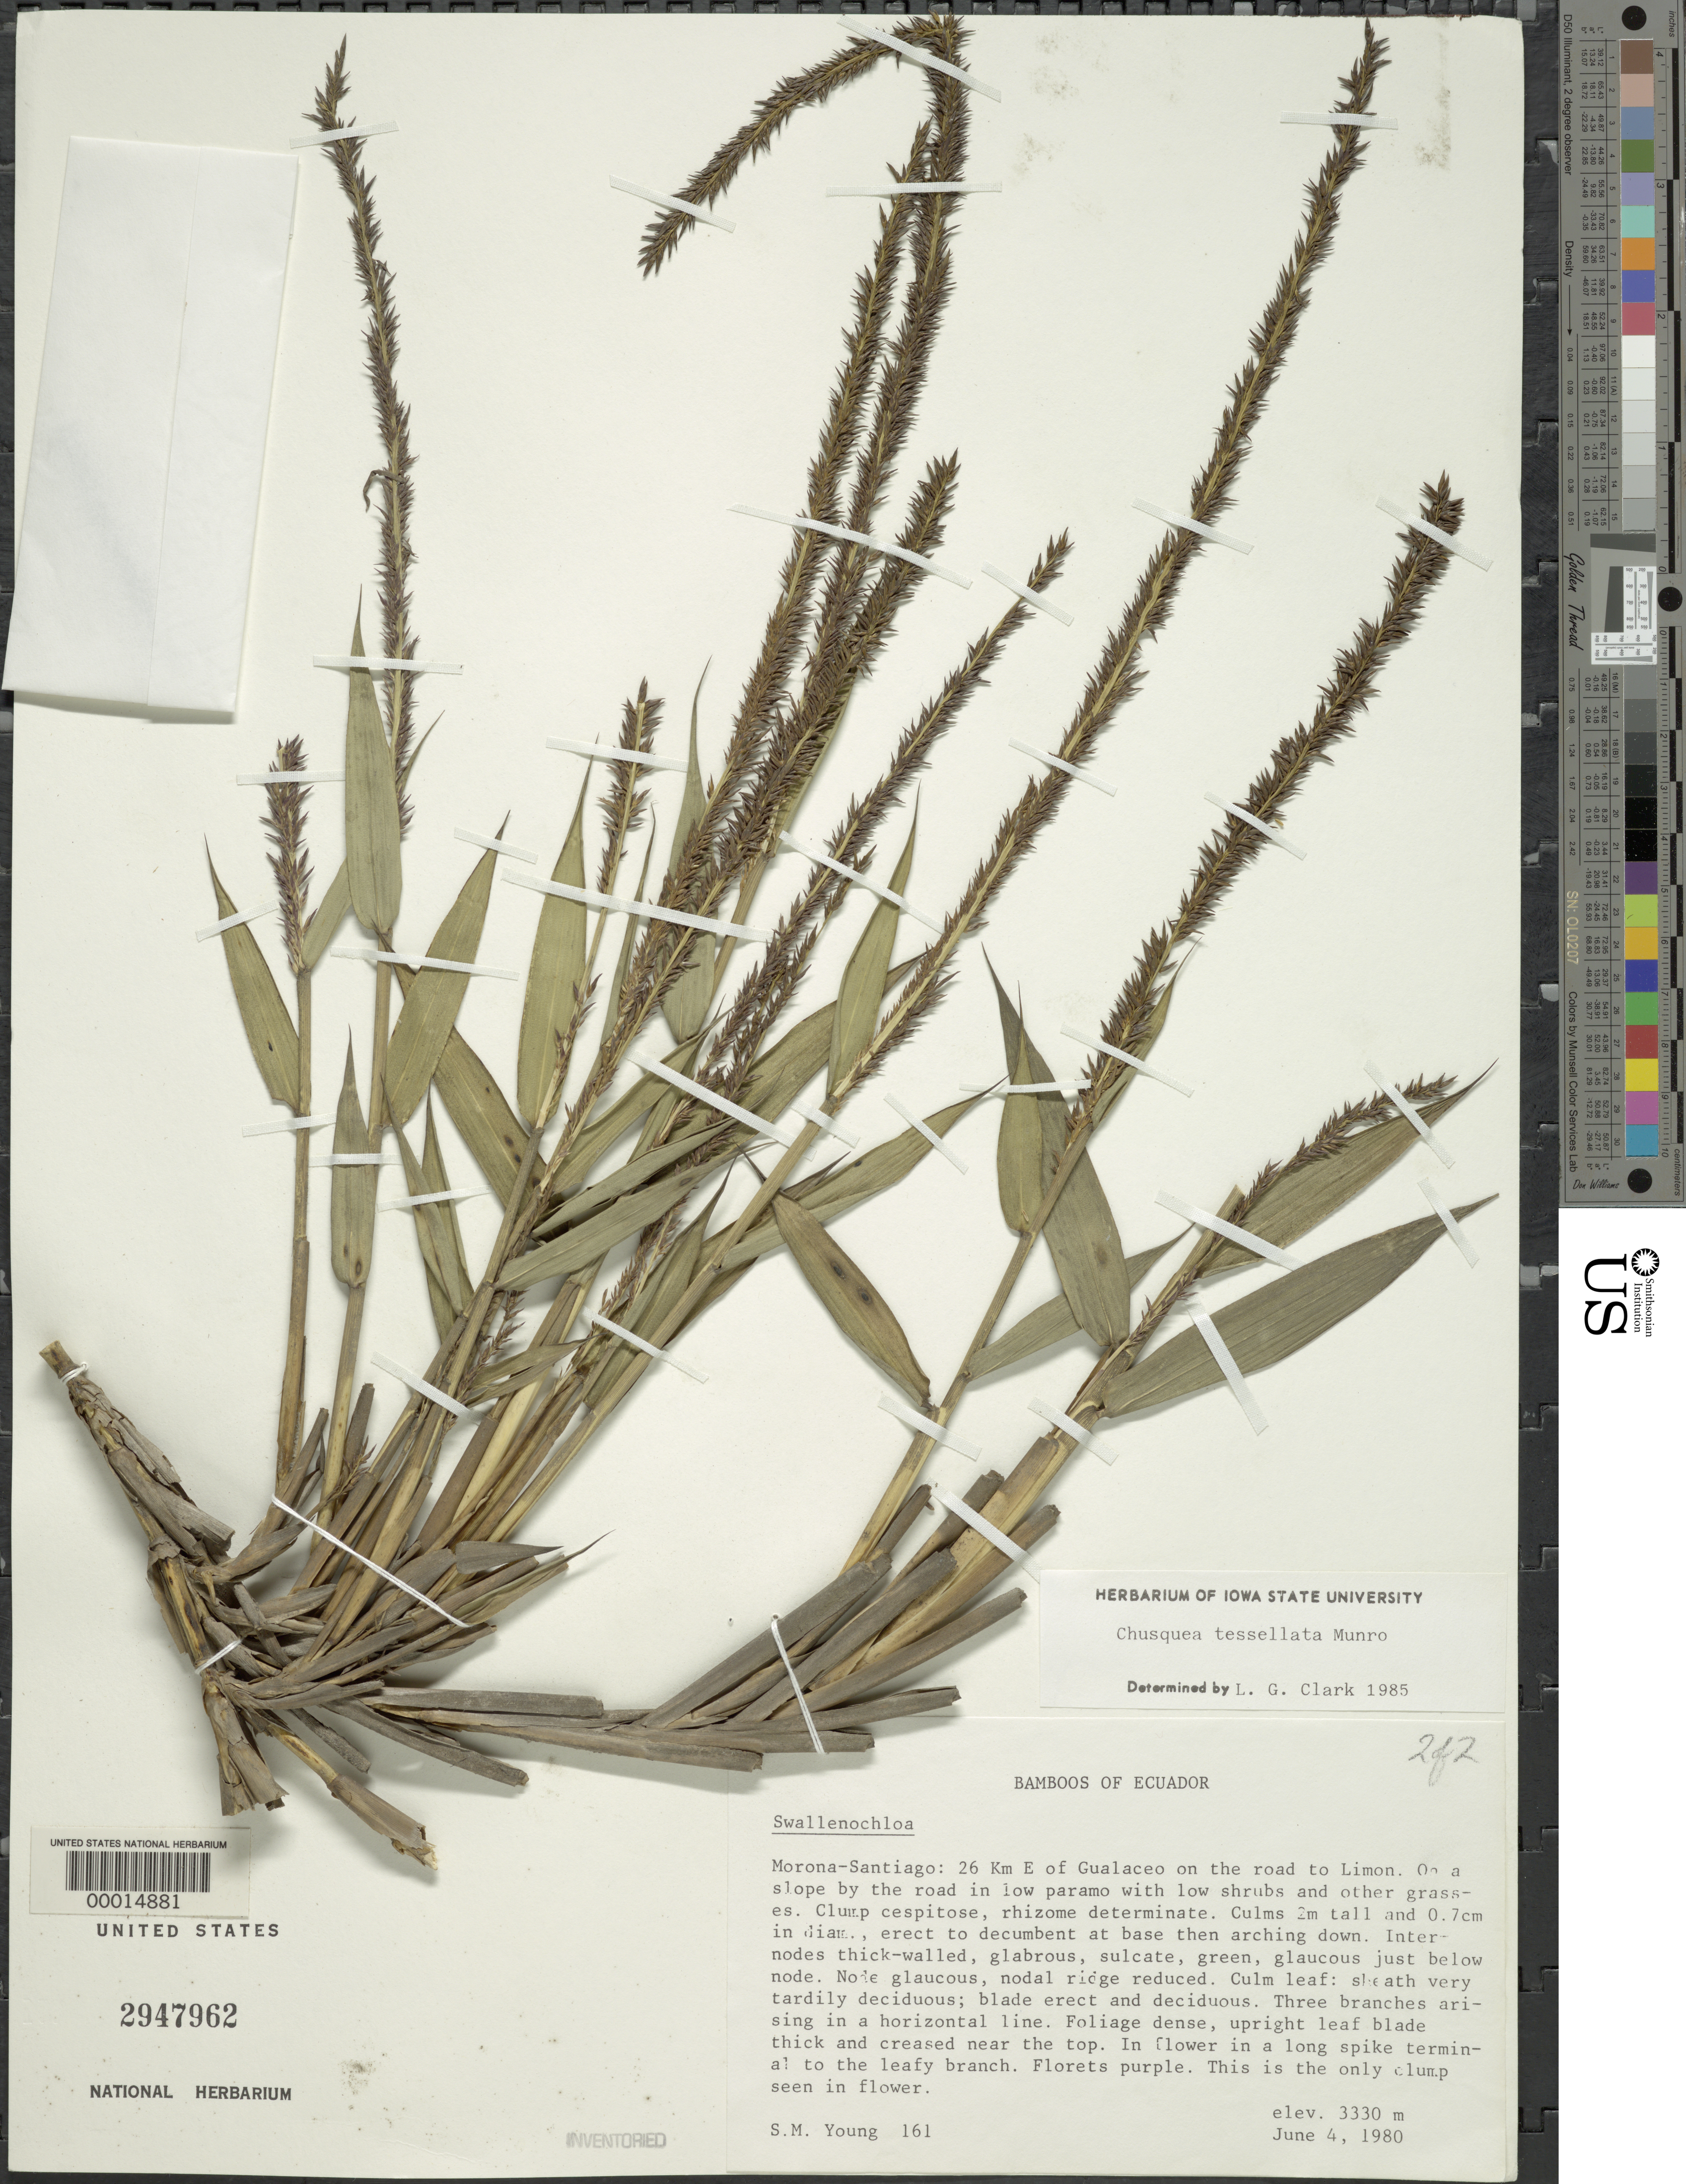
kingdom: Plantae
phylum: Tracheophyta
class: Liliopsida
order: Poales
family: Poaceae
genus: Chusquea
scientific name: Chusquea tessellata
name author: Munro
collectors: S. Young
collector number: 161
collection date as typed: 04 Jun 1980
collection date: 1980-06-04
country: Ecuador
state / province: Morona-Santiago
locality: Gualaceo/Limon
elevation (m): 3330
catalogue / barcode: US 2947962